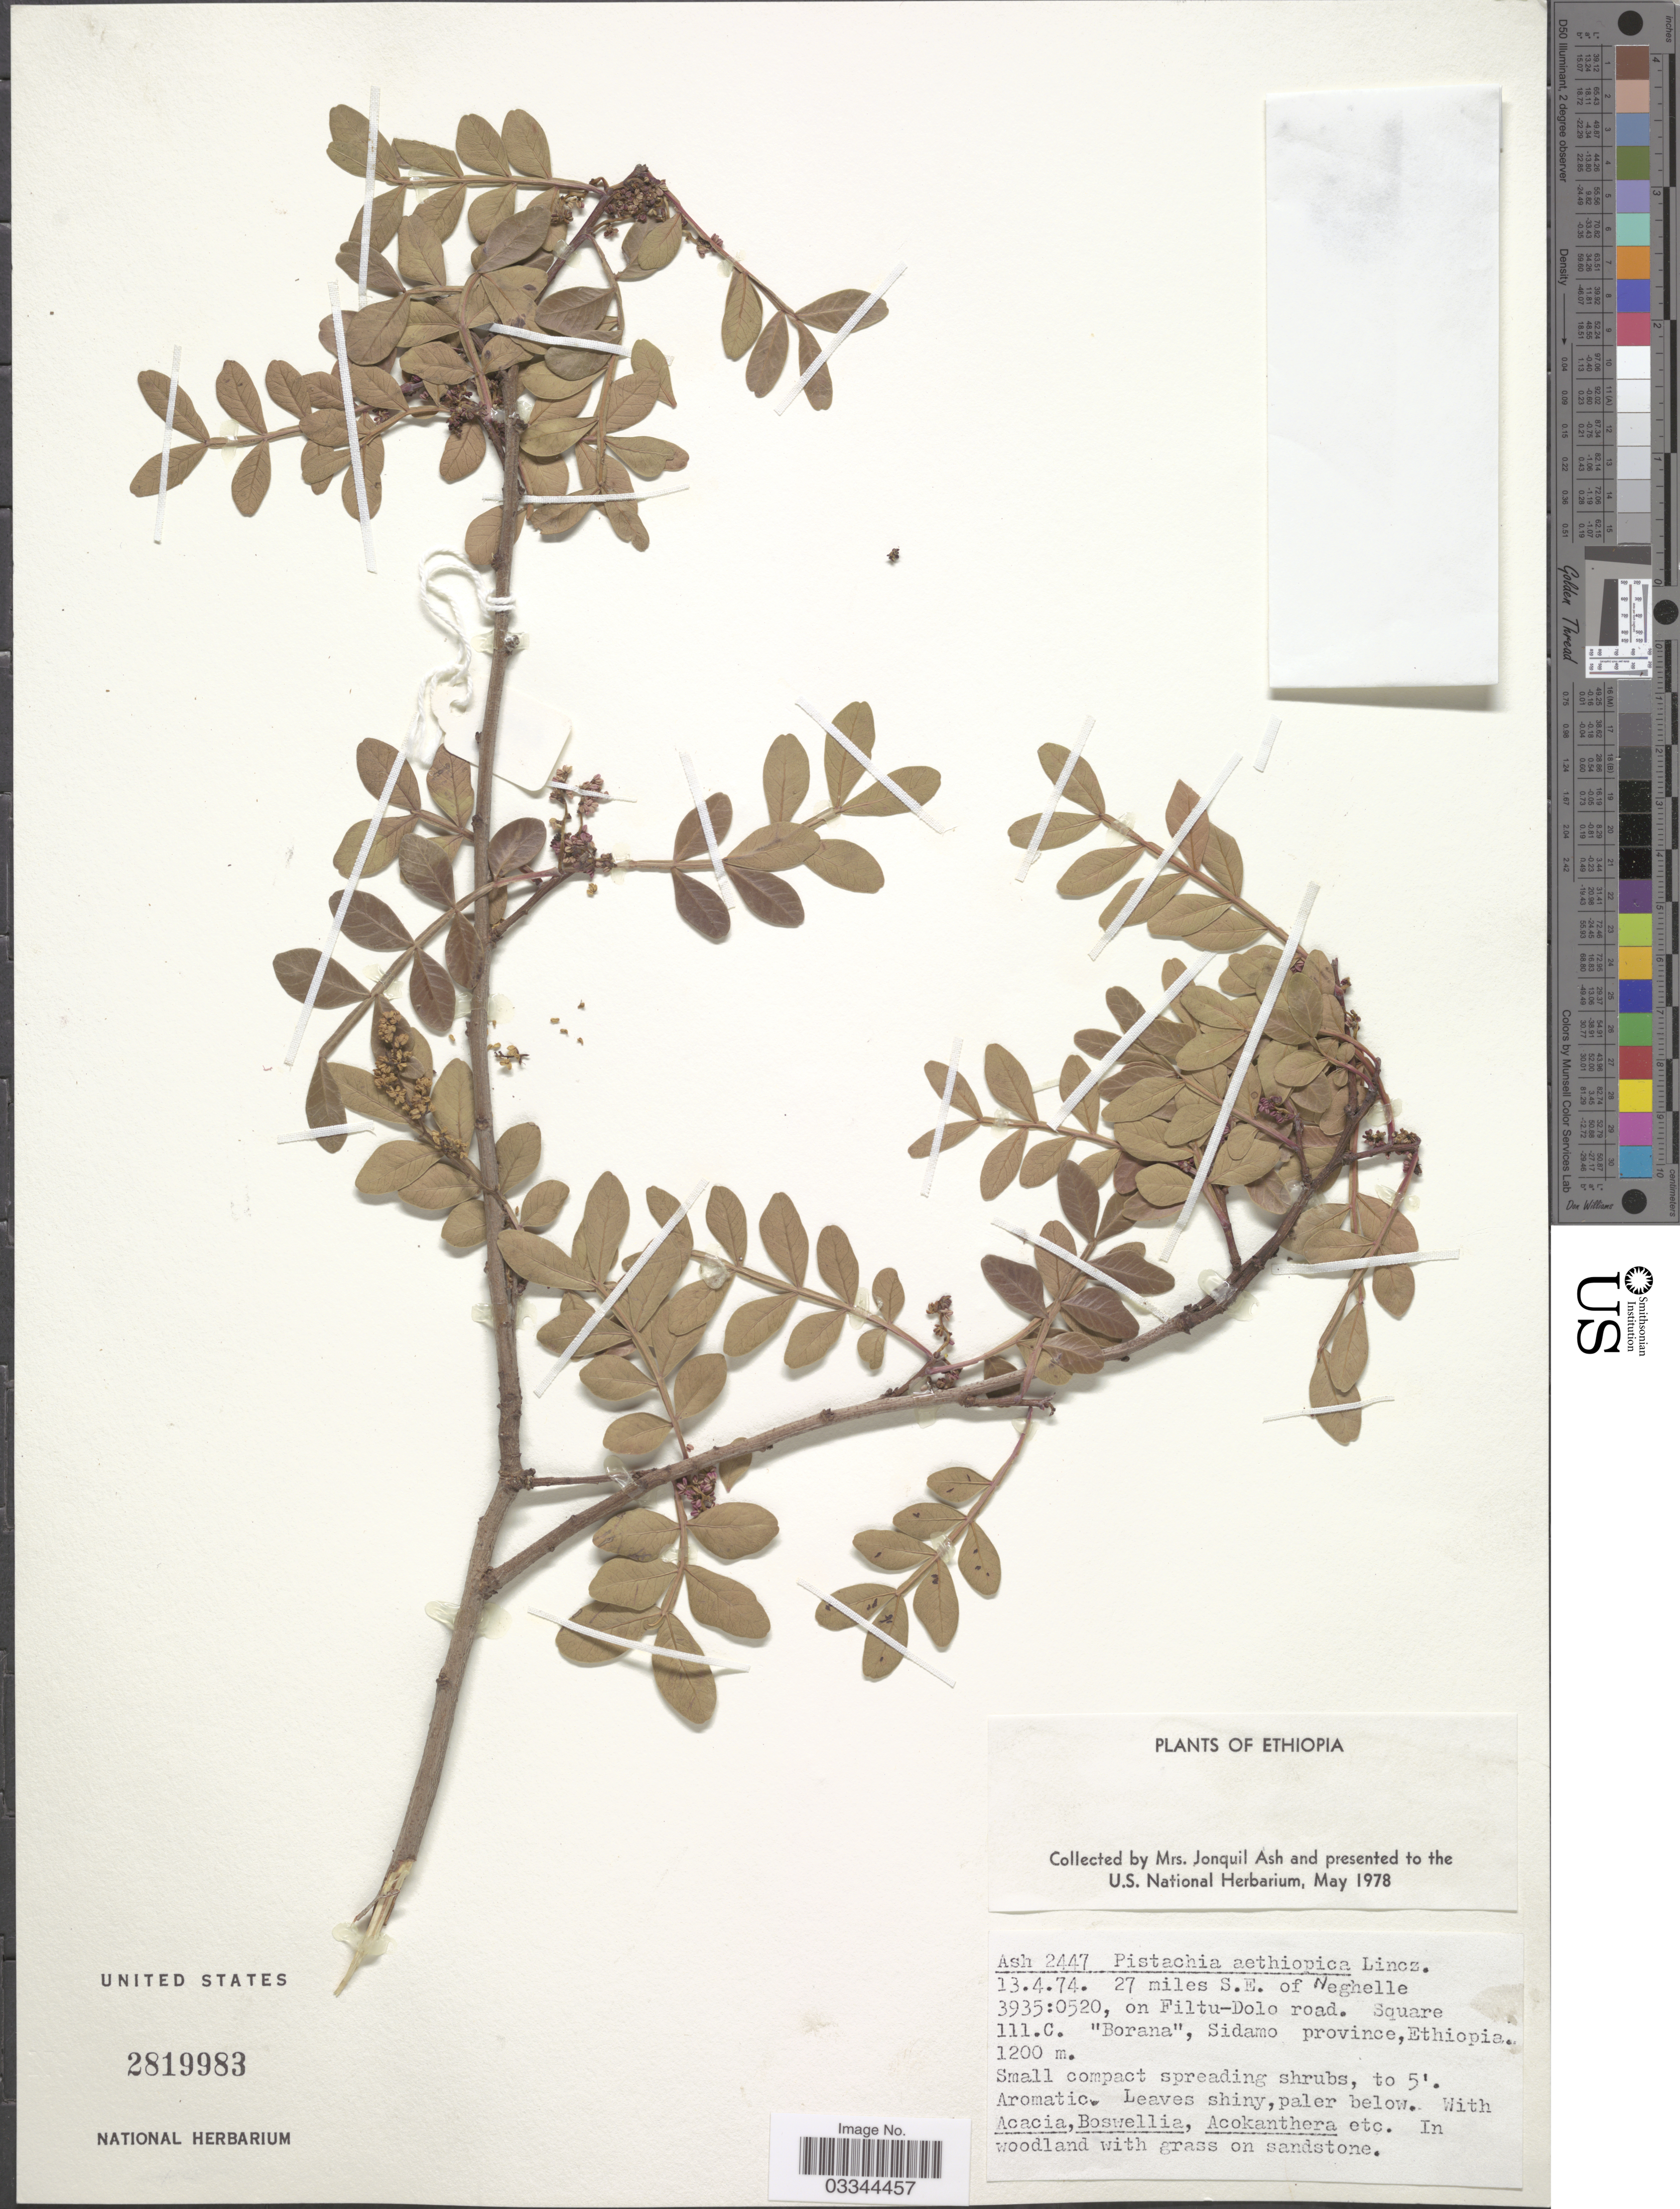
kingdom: Plantae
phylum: Tracheophyta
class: Magnoliopsida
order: Sapindales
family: Anacardiaceae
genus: Pistacia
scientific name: Pistacia aethiopica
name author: Kokwaro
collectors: J. Ash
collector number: Ash 2447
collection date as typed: Transcribed d/m/y: 13/4/74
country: Ethiopia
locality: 27 miles S.E. of Neghelle 3935:0520, on Filtu-Dolo road. "Borana", Sidamo province.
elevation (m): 1200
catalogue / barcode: US 2819983